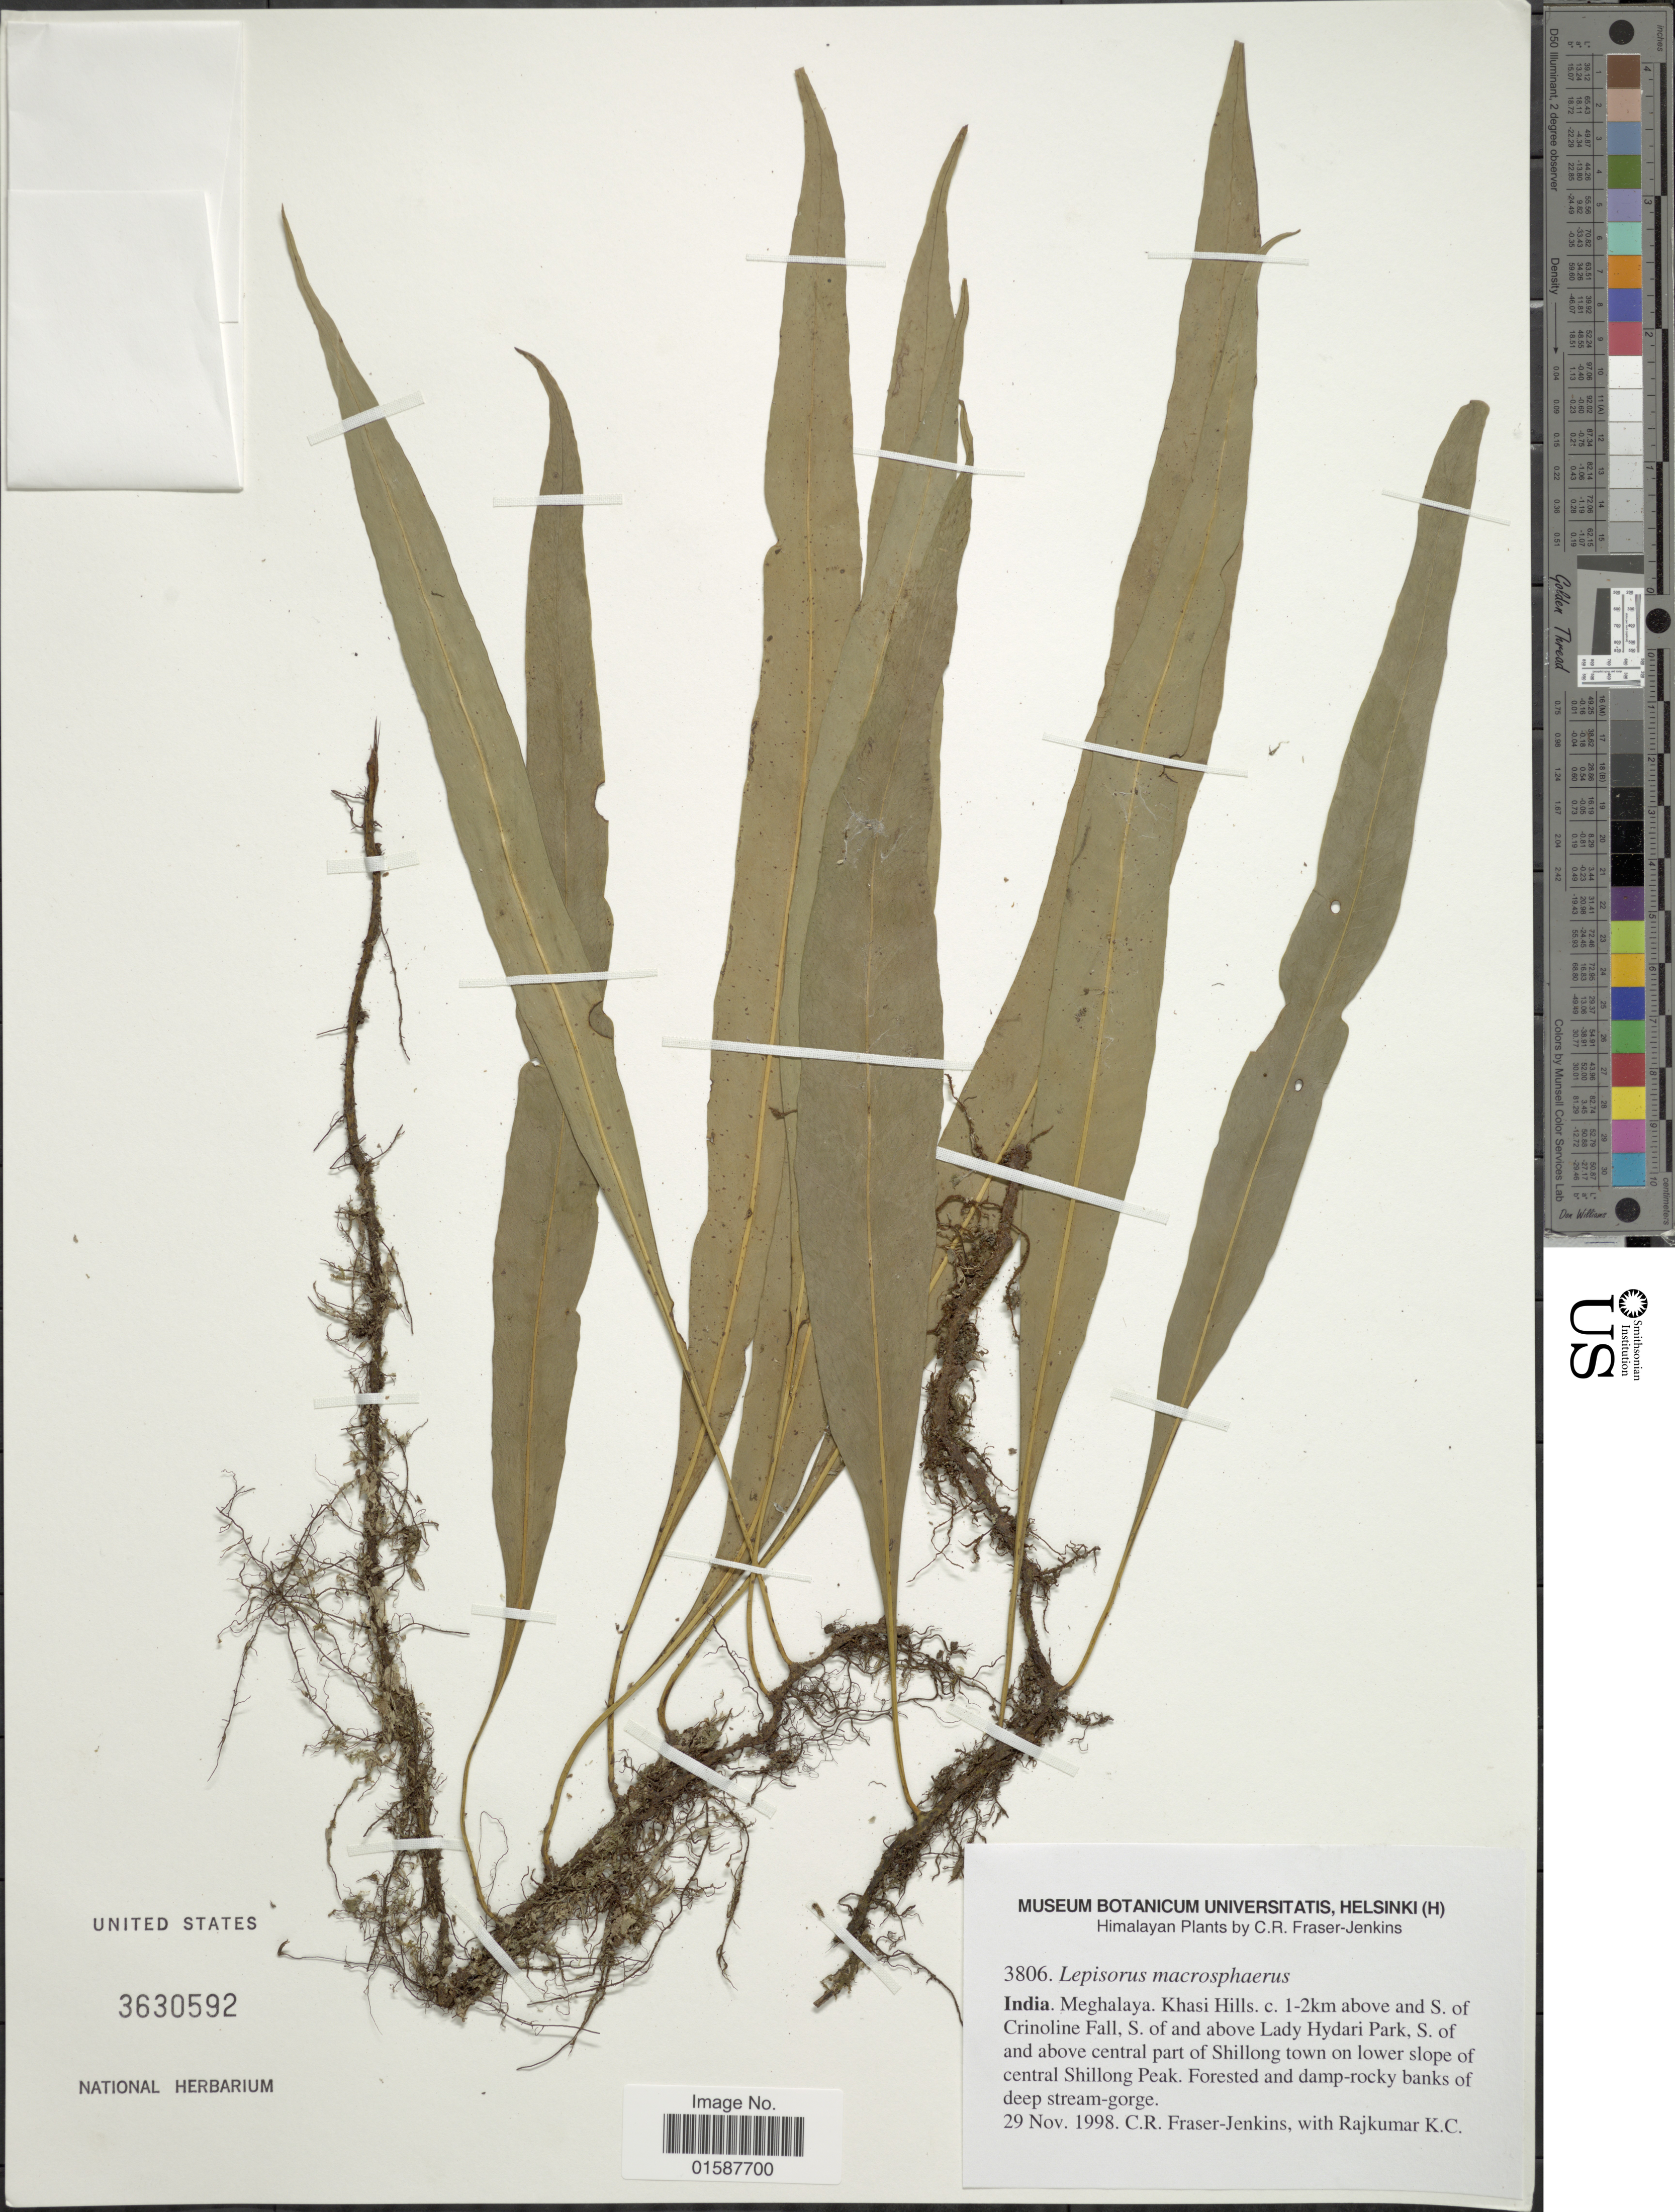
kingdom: Plantae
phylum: Tracheophyta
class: Polypodiopsida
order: Polypodiales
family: Polypodiaceae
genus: Lepisorus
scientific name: Lepisorus macrosphaerus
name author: (Baker) Ching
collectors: C. R. Fraser-Jenkins & K. Rajkumar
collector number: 3806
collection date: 1998-11-29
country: India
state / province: Meghalaya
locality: India, Meghalaya, Khasi Hills, c. 1-2Km above and S, of Crinoline fall, S. of and above Lady Hydari Park, S. of Crinoline Fall, S. of and above central part of Shillong town on lower slope of central Shillong Peak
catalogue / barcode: US 3630592